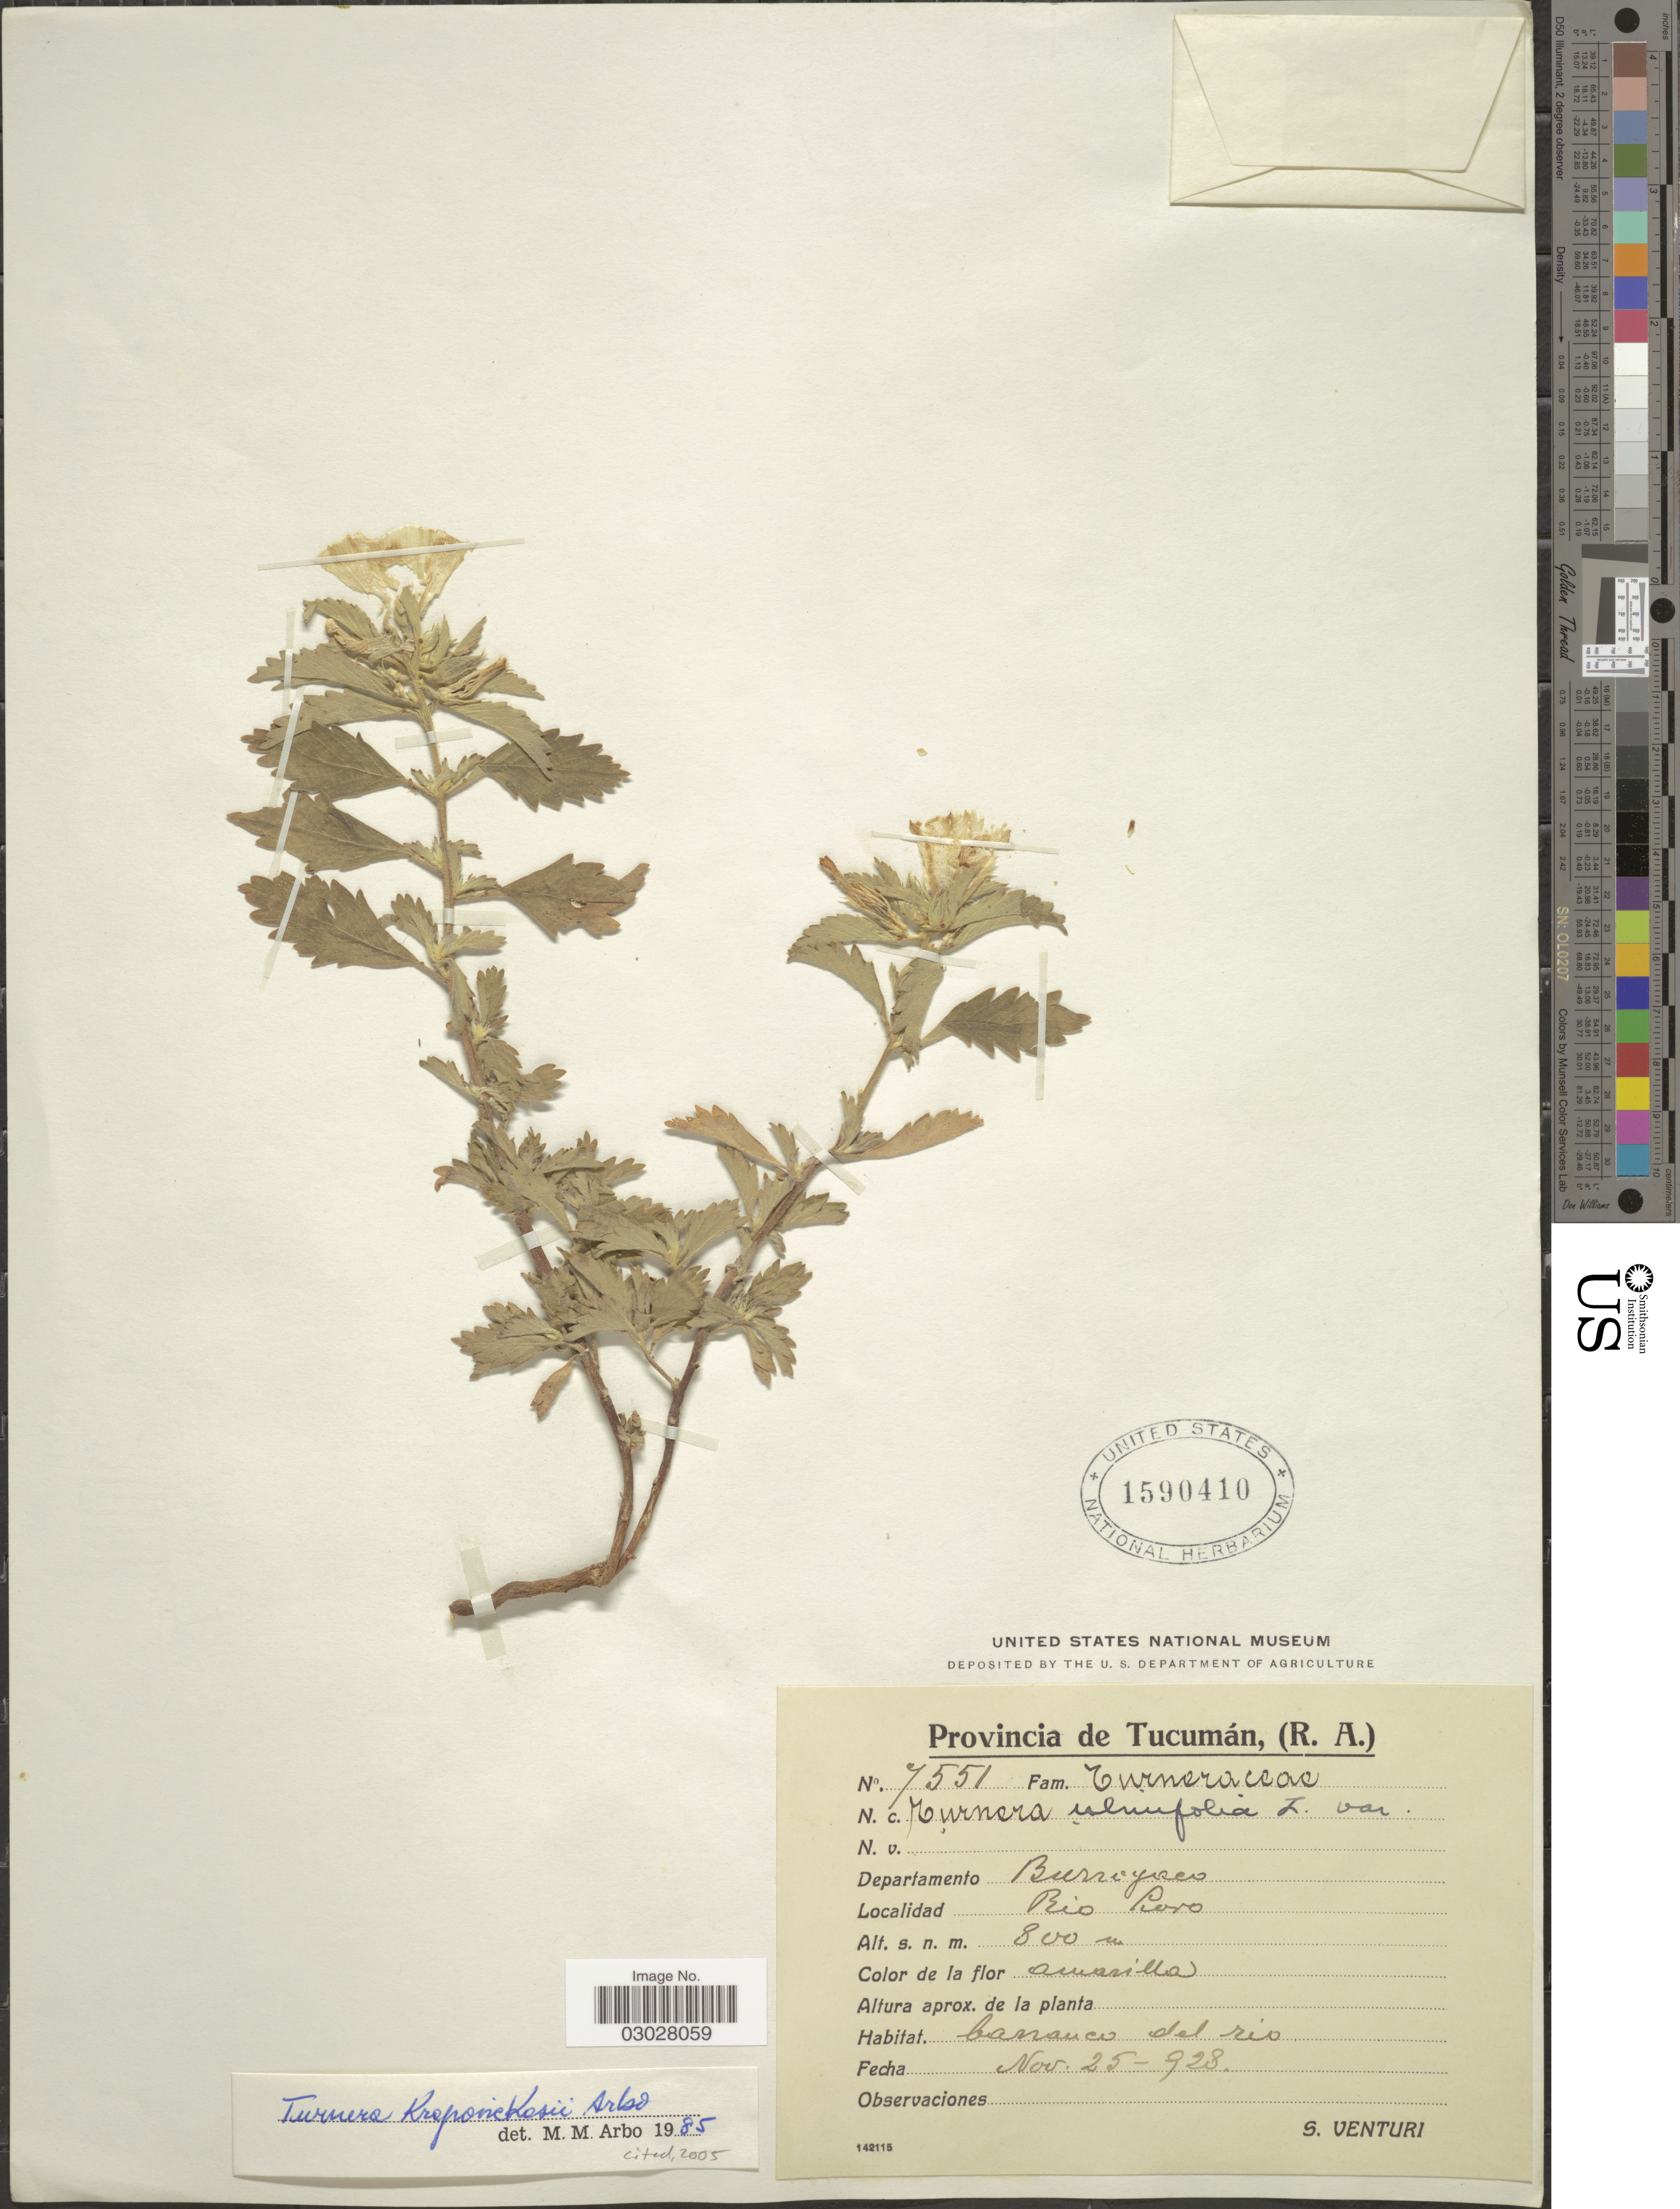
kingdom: Plantae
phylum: Tracheophyta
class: Magnoliopsida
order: Malpighiales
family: Turneraceae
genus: Turnera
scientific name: Turnera krapovickasii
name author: Arbo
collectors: S. Venturi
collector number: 7551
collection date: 1928-11-25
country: Argentina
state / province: Tucuman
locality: Provincia de Tucumán, (R.A.). Departamento Burreyoseo. Rio Loro.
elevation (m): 800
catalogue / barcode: US 1590410